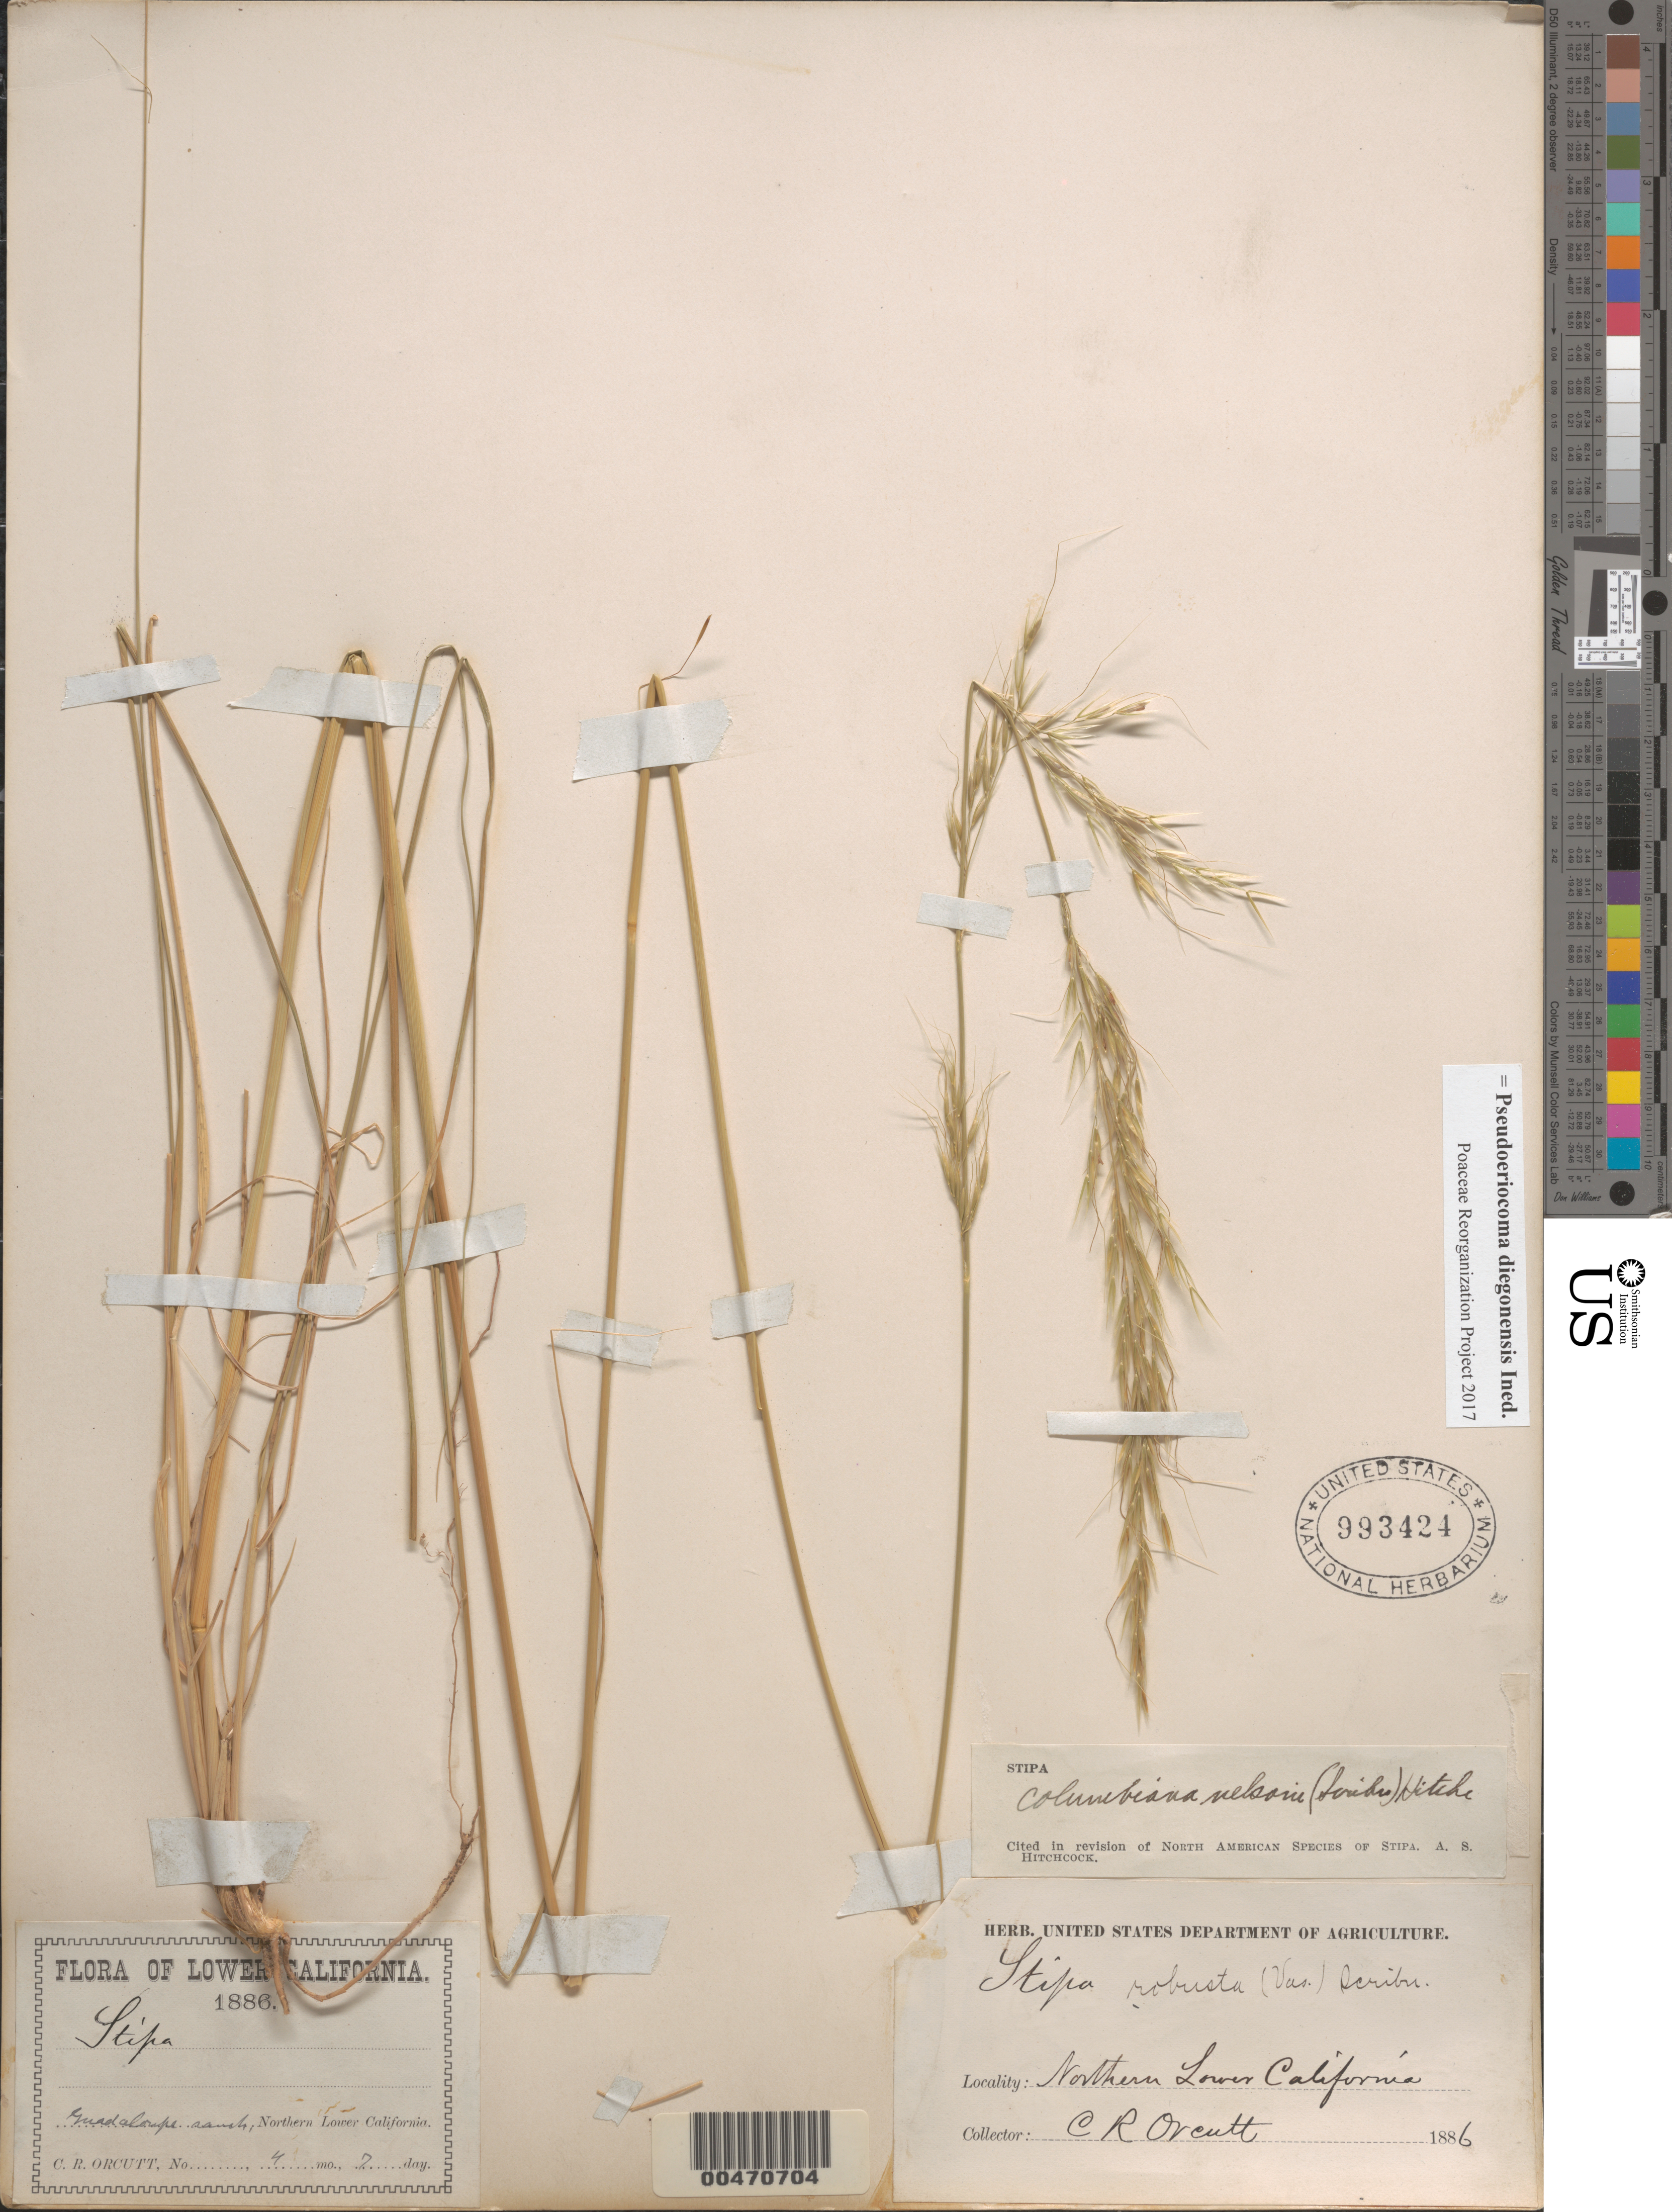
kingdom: Plantae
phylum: Tracheophyta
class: Liliopsida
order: Poales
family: Poaceae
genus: Pseudoeriocoma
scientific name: Pseudoeriocoma diegonensis ined.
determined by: Poaceae Reorganization Project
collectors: C. R. Orcutt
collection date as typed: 7 Apr 1886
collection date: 1886-04-07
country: Mexico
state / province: Baja California Norte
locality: Guadaloupe Ranch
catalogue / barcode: US 993424